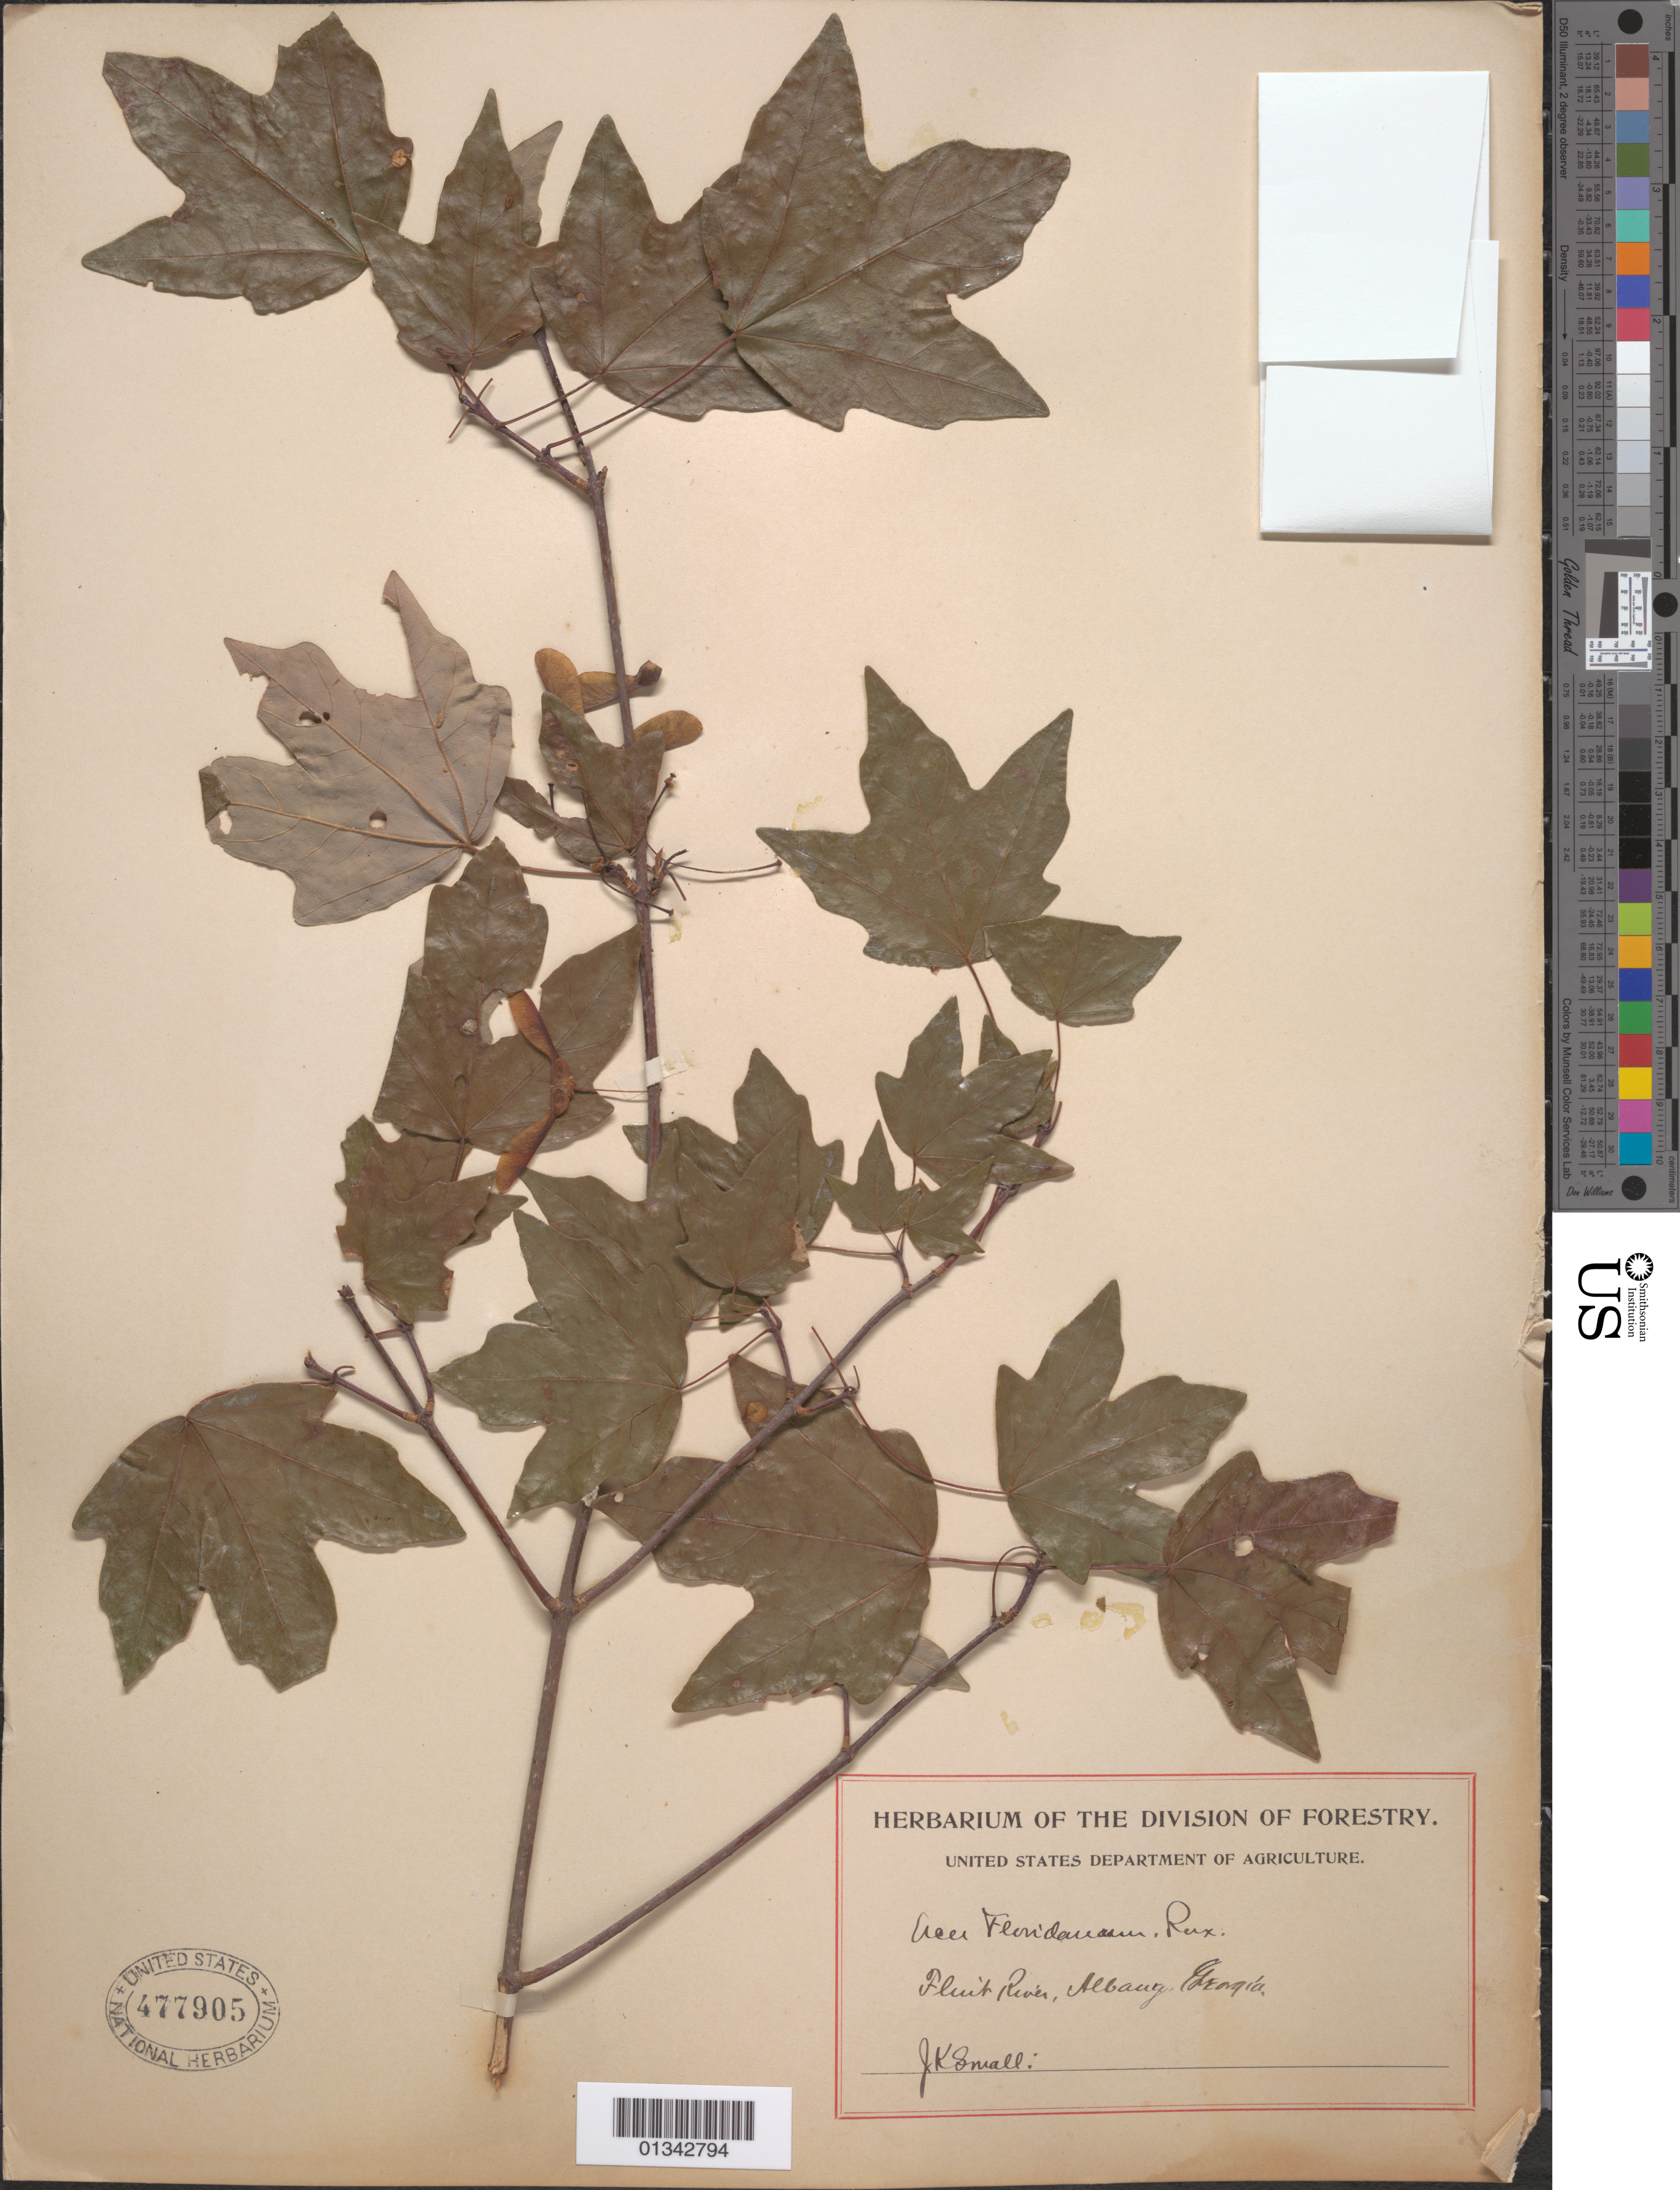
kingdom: Plantae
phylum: Tracheophyta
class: Magnoliopsida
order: Sapindales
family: Sapindaceae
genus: Acer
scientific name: Acer saccharum subsp. floridanum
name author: (Chapm.) Desmarais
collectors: J. K. Small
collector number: s,n,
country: United States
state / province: Georgia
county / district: Dougherty County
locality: Flint River, Albany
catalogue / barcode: US 477905